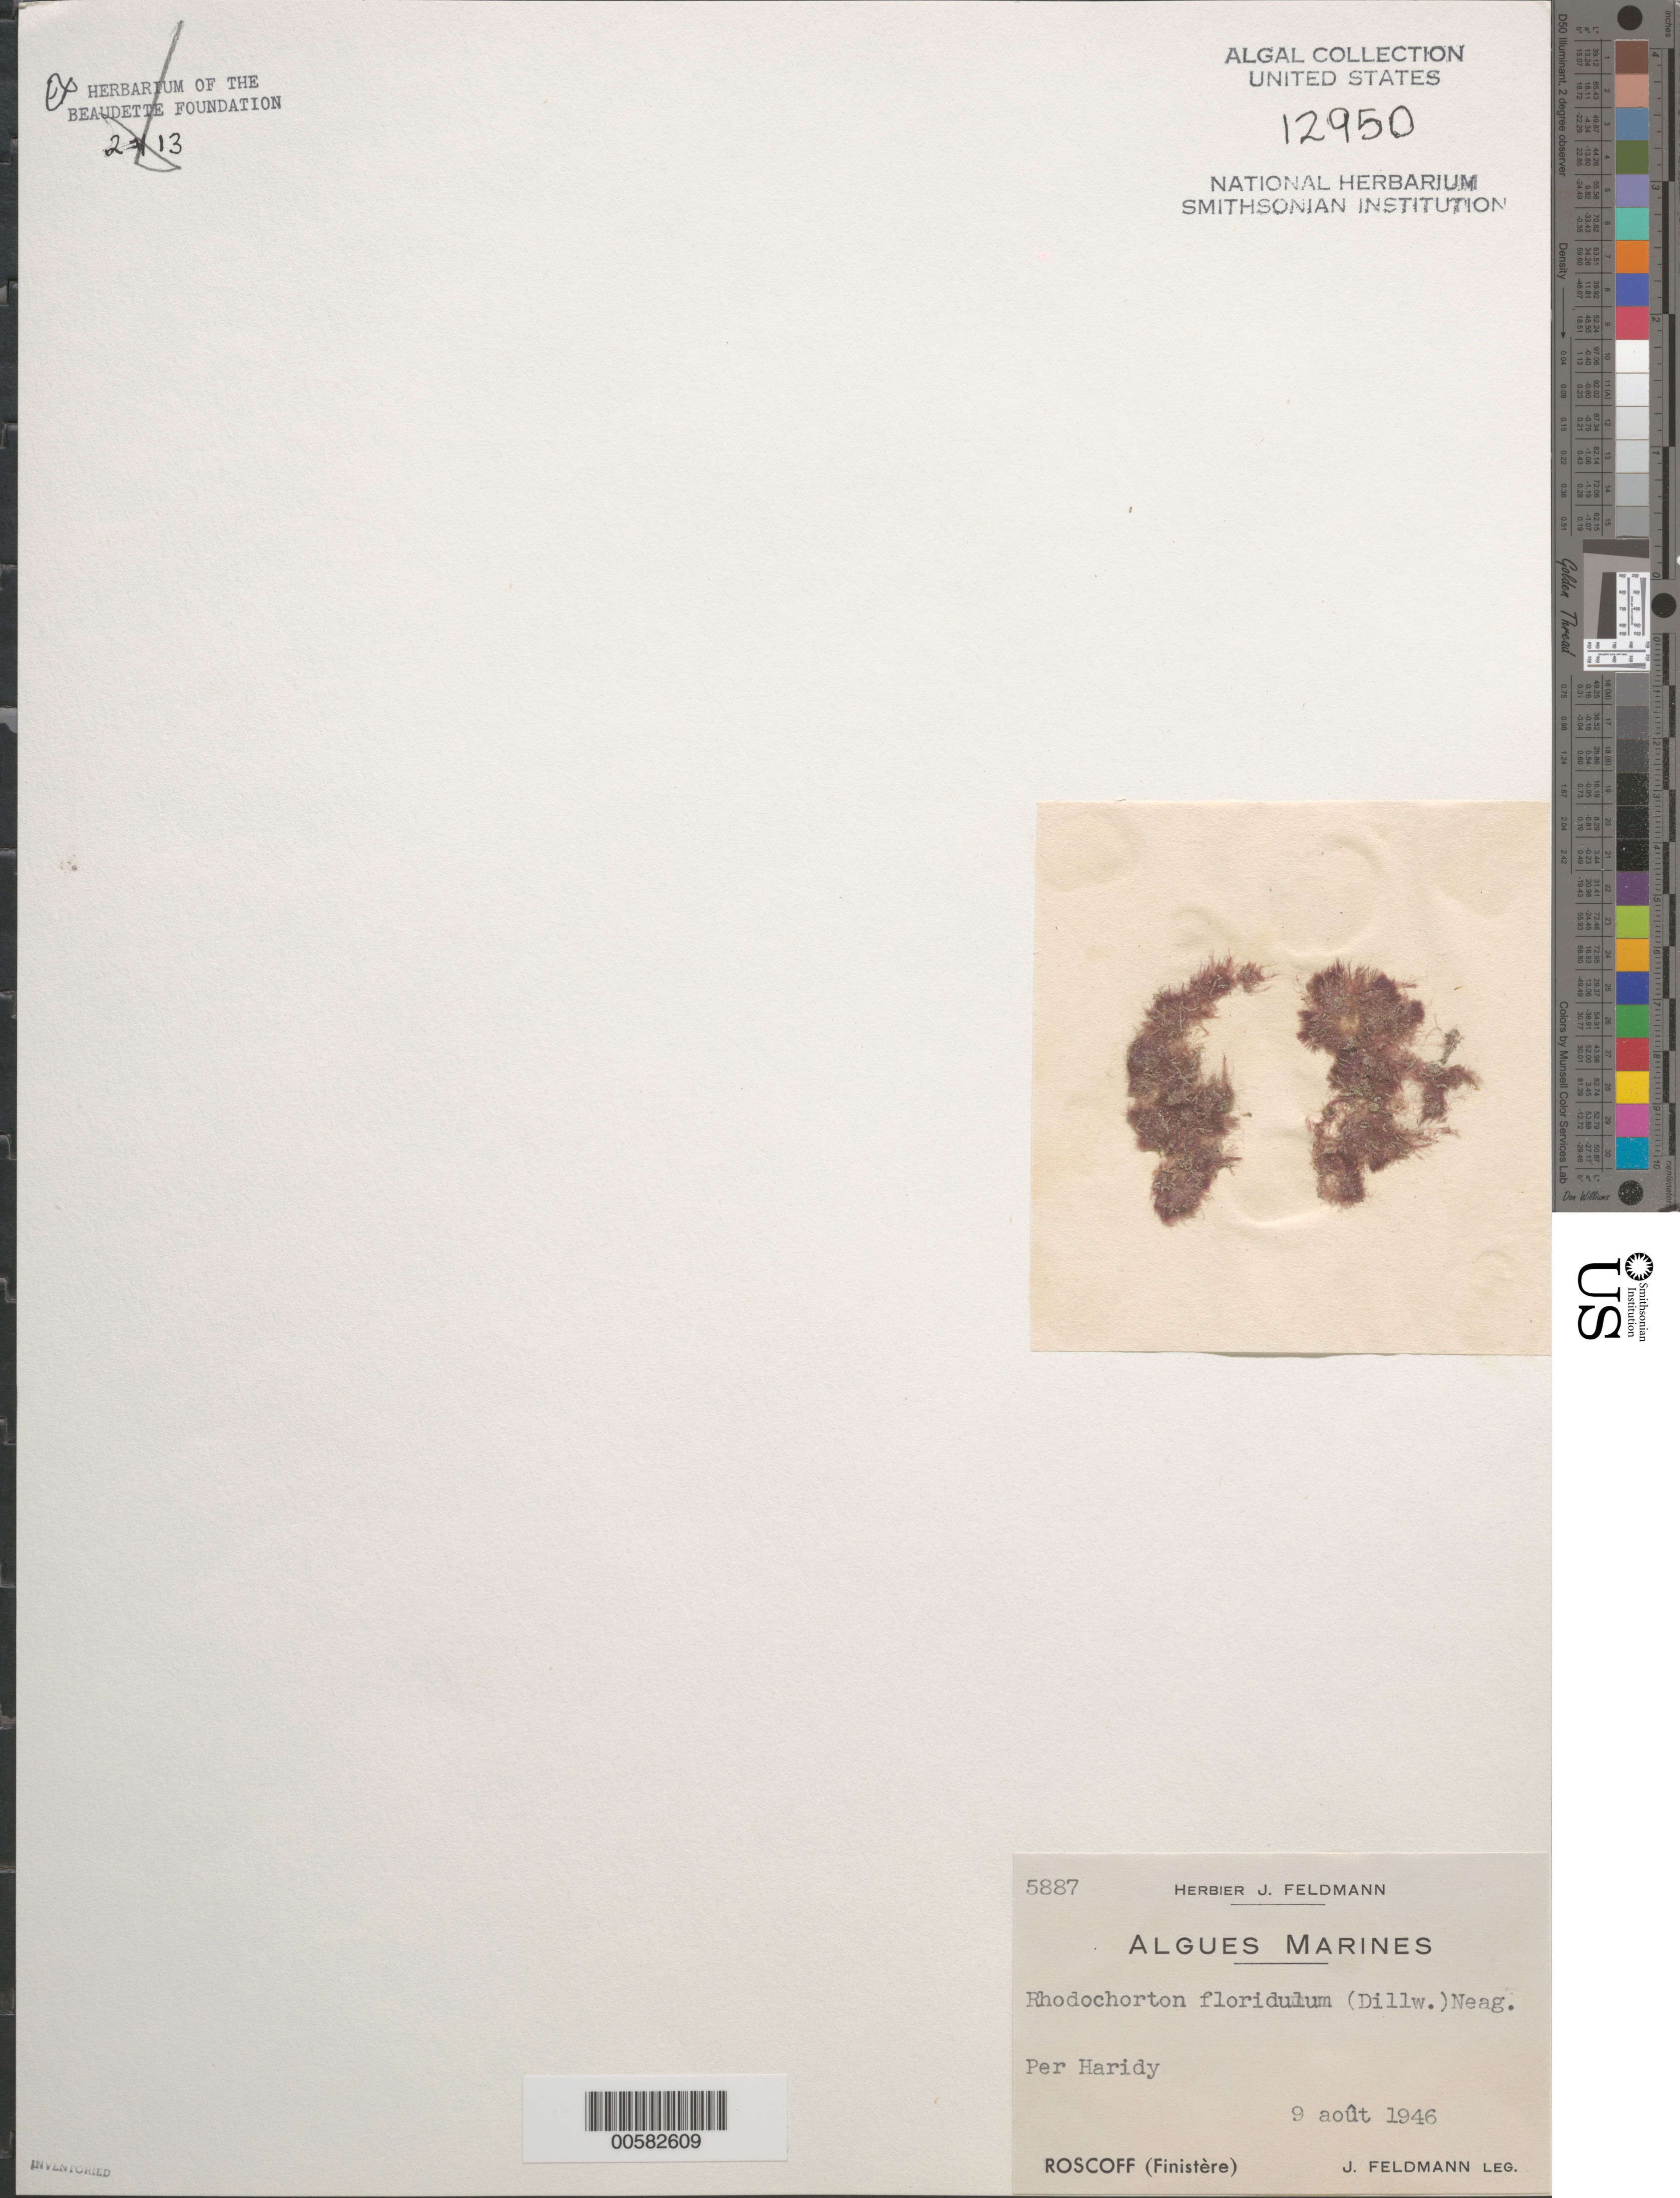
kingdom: Plantae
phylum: Rhodophyta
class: Florideophyceae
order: Palmariales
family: Rhodothamniellaceae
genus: Rhodothamniella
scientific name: Rhodothamniella floridula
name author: (Dillwyn) Feldmann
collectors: J. Feldmann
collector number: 5887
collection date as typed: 09 Aug 1946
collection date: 1946-08-09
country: France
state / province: Bretagne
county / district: Finistère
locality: Per Haridy, Roscoff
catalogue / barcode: US 12950